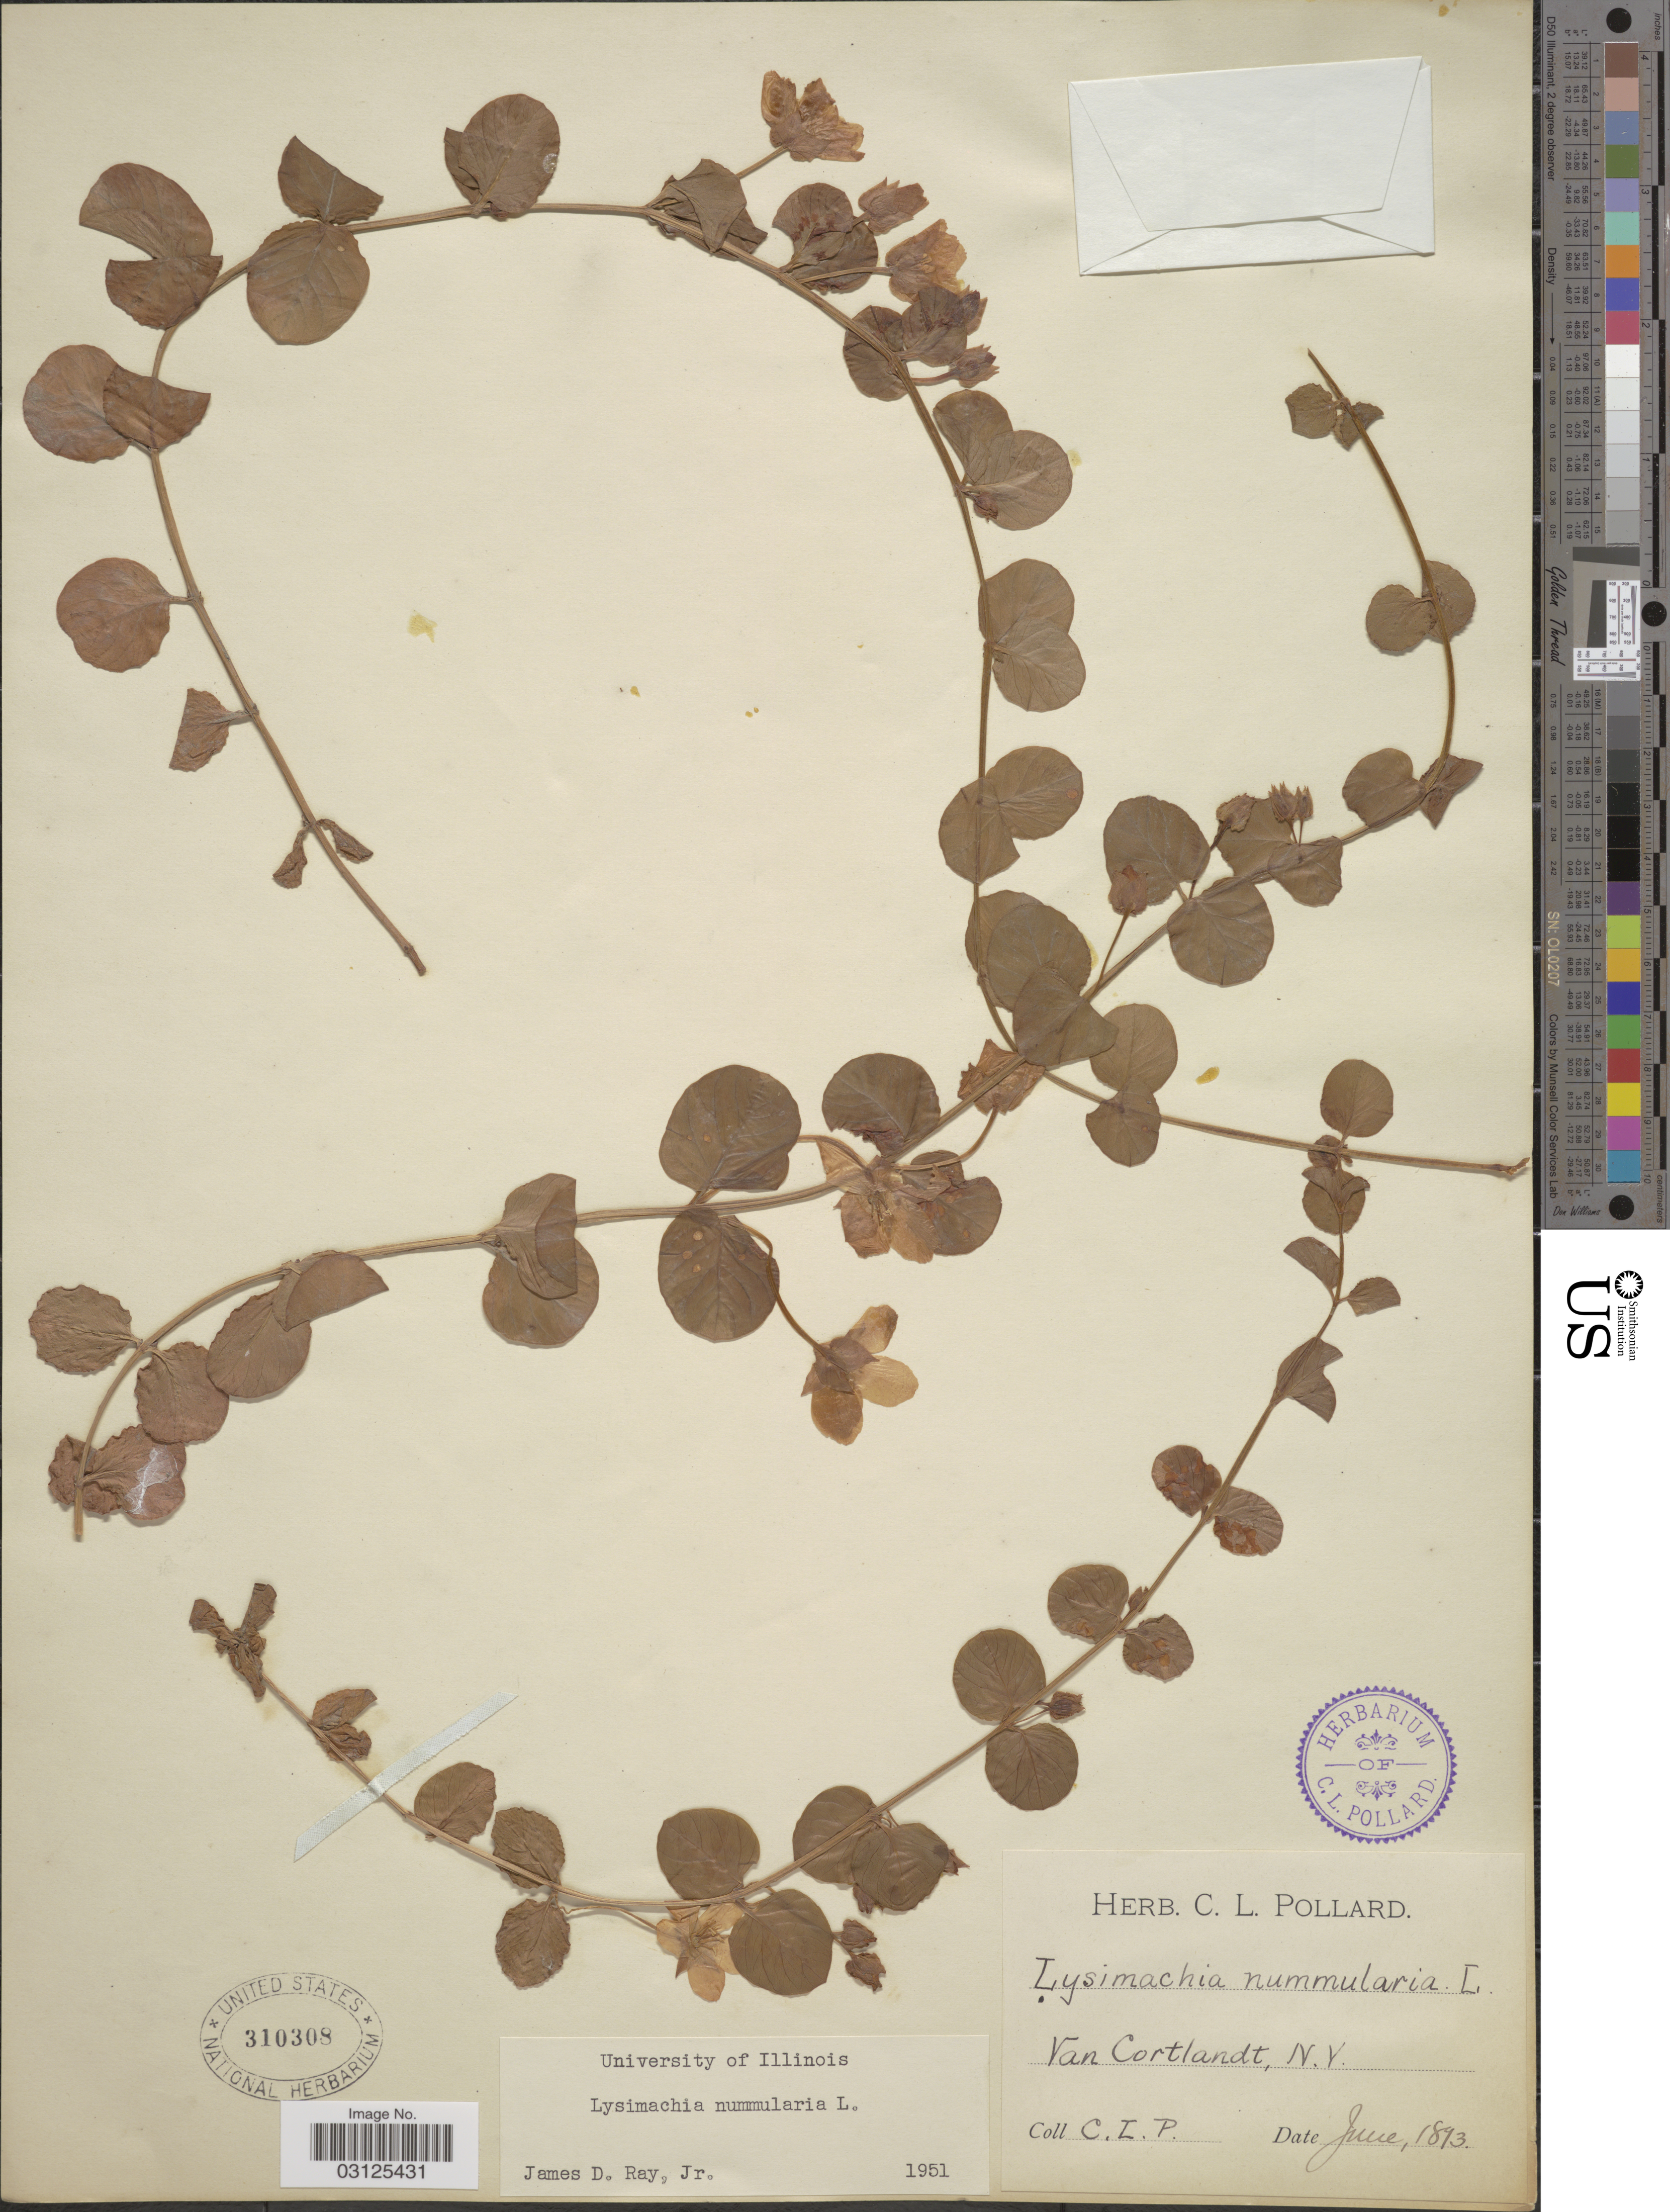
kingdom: Plantae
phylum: Tracheophyta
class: Magnoliopsida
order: Ericales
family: Primulaceae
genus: Lysimachia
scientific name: Lysimachia nummularia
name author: L.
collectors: C. L. Pollard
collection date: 1893-06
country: United States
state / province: New York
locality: Van Cortlandt, N.Y.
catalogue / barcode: US 310308